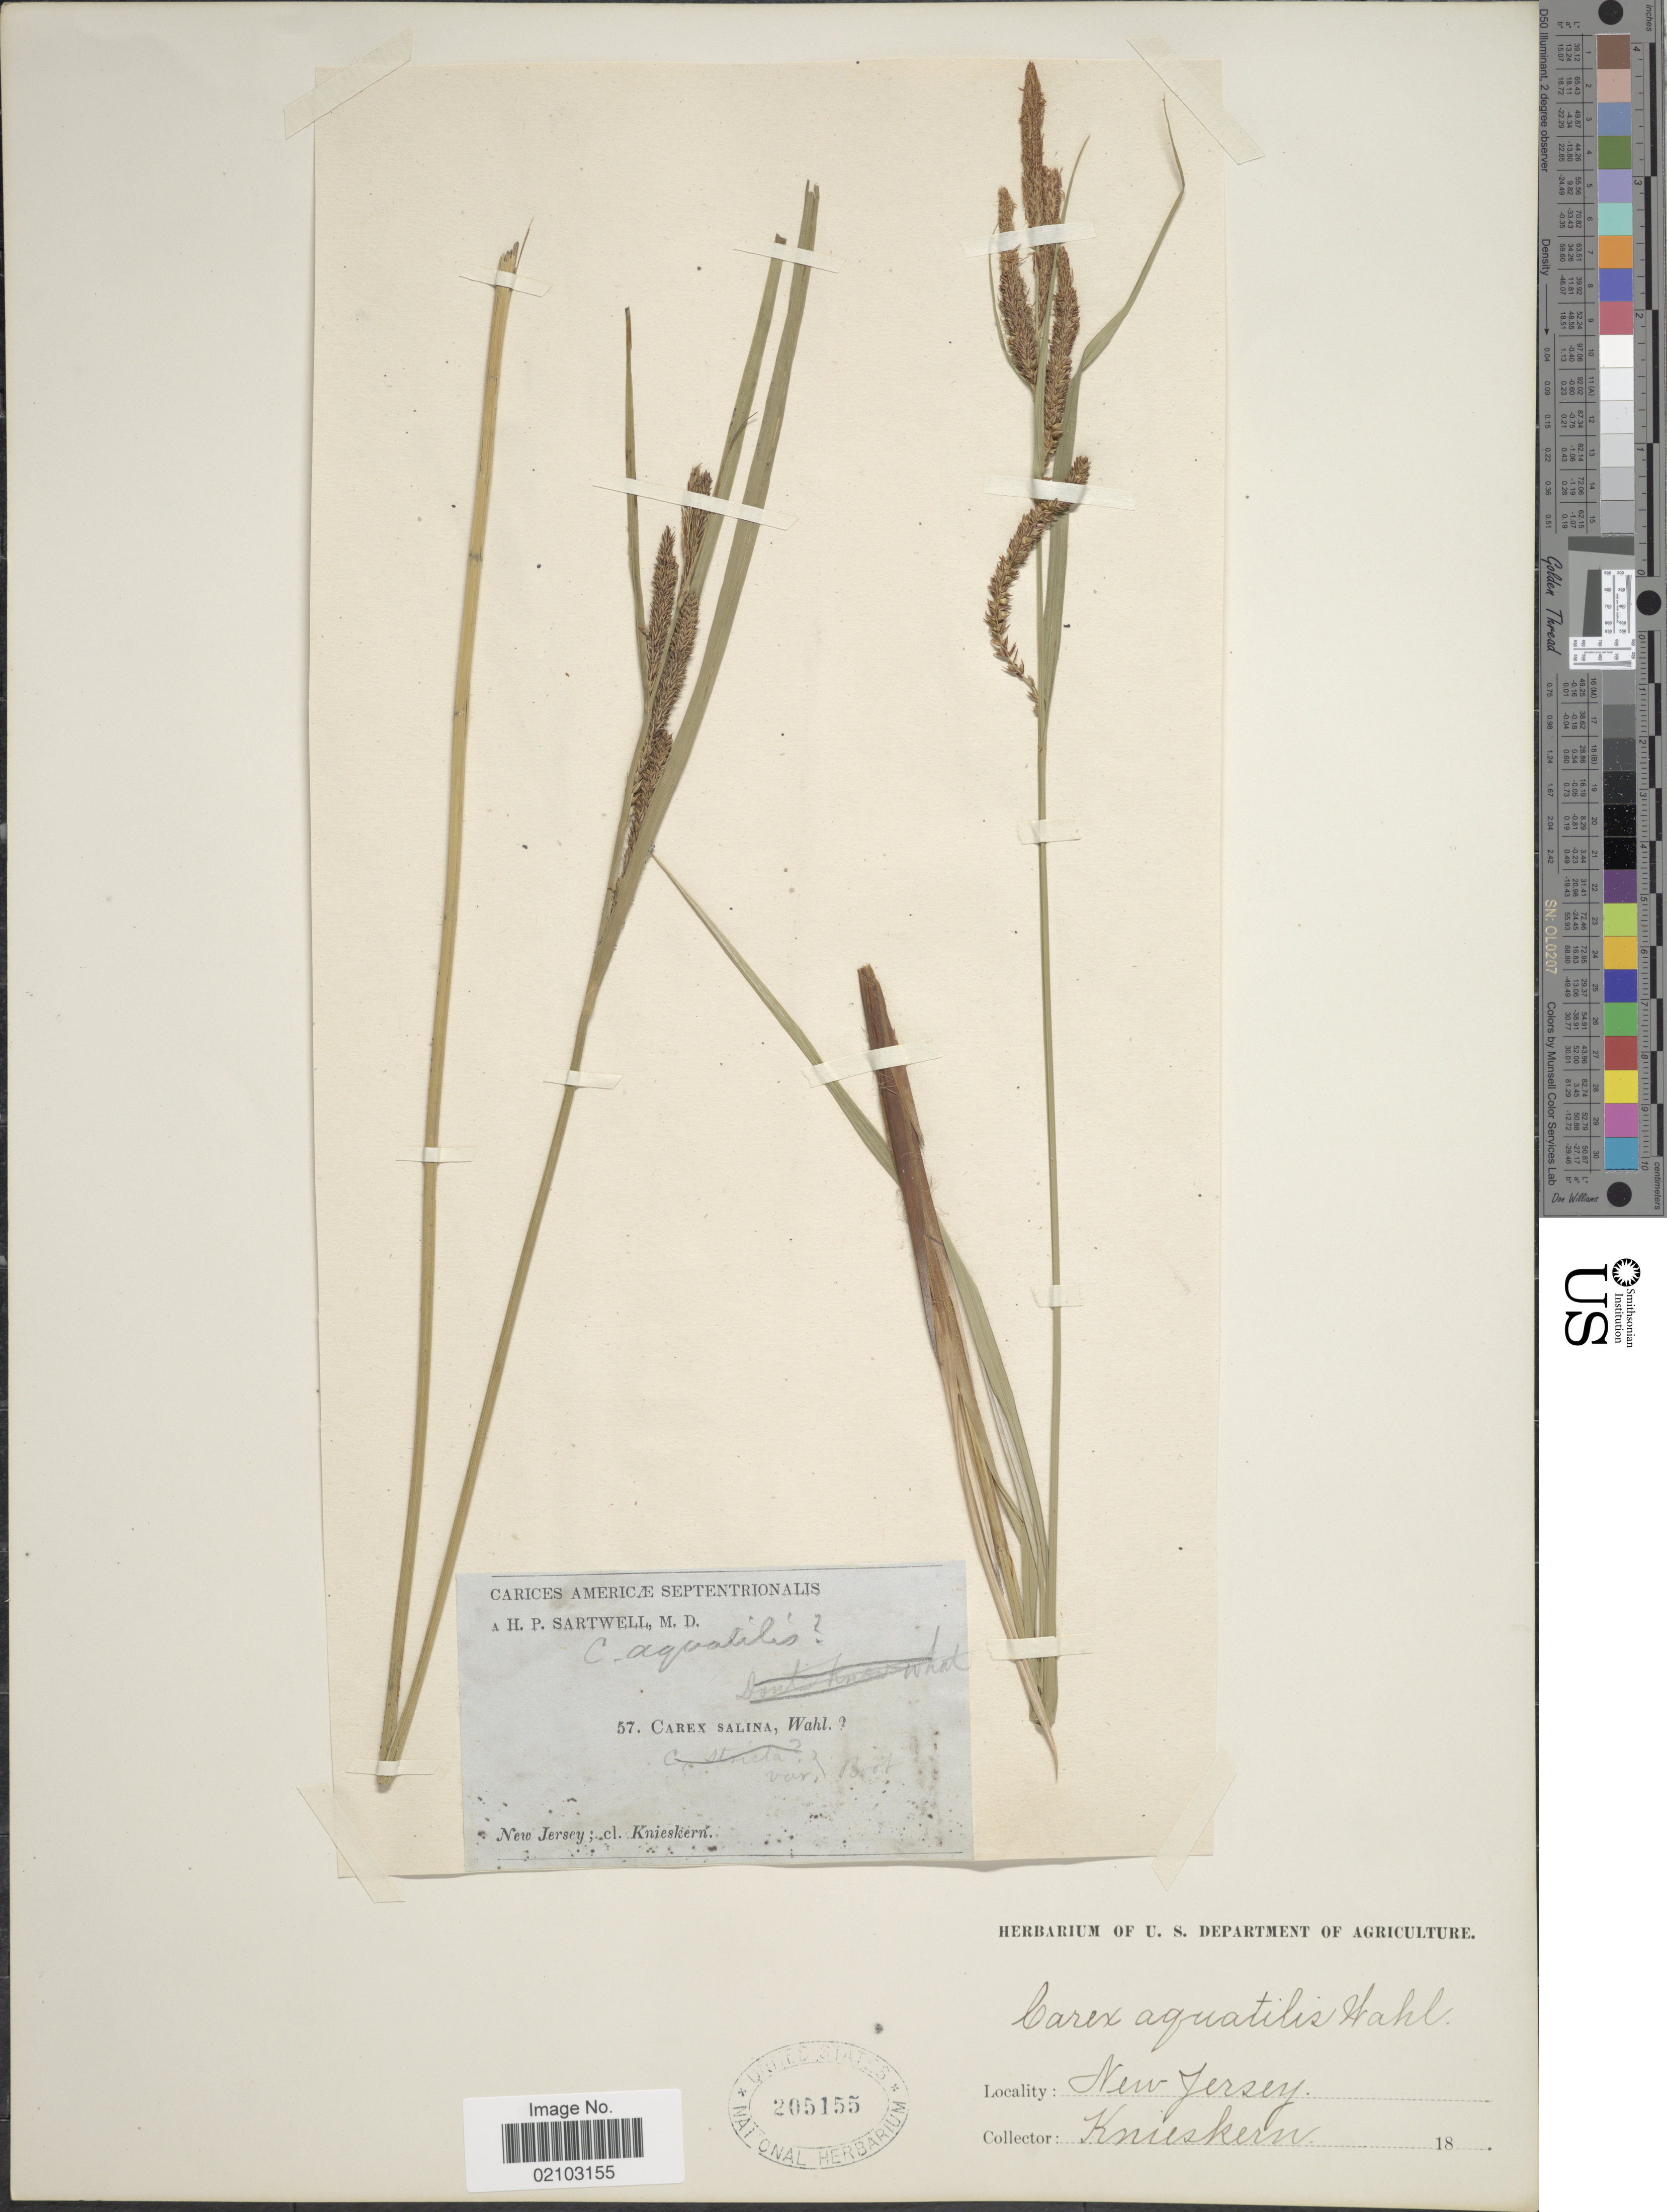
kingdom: Plantae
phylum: Tracheophyta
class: Liliopsida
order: Poales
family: Cyperaceae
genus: Carex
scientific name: Carex aquatilis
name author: Wahlenb.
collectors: P. D. Knieskern & H. P. Sartwell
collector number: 57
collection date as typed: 18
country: United States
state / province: New Jersey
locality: Carices Americae Septentrionalis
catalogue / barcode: US 205155